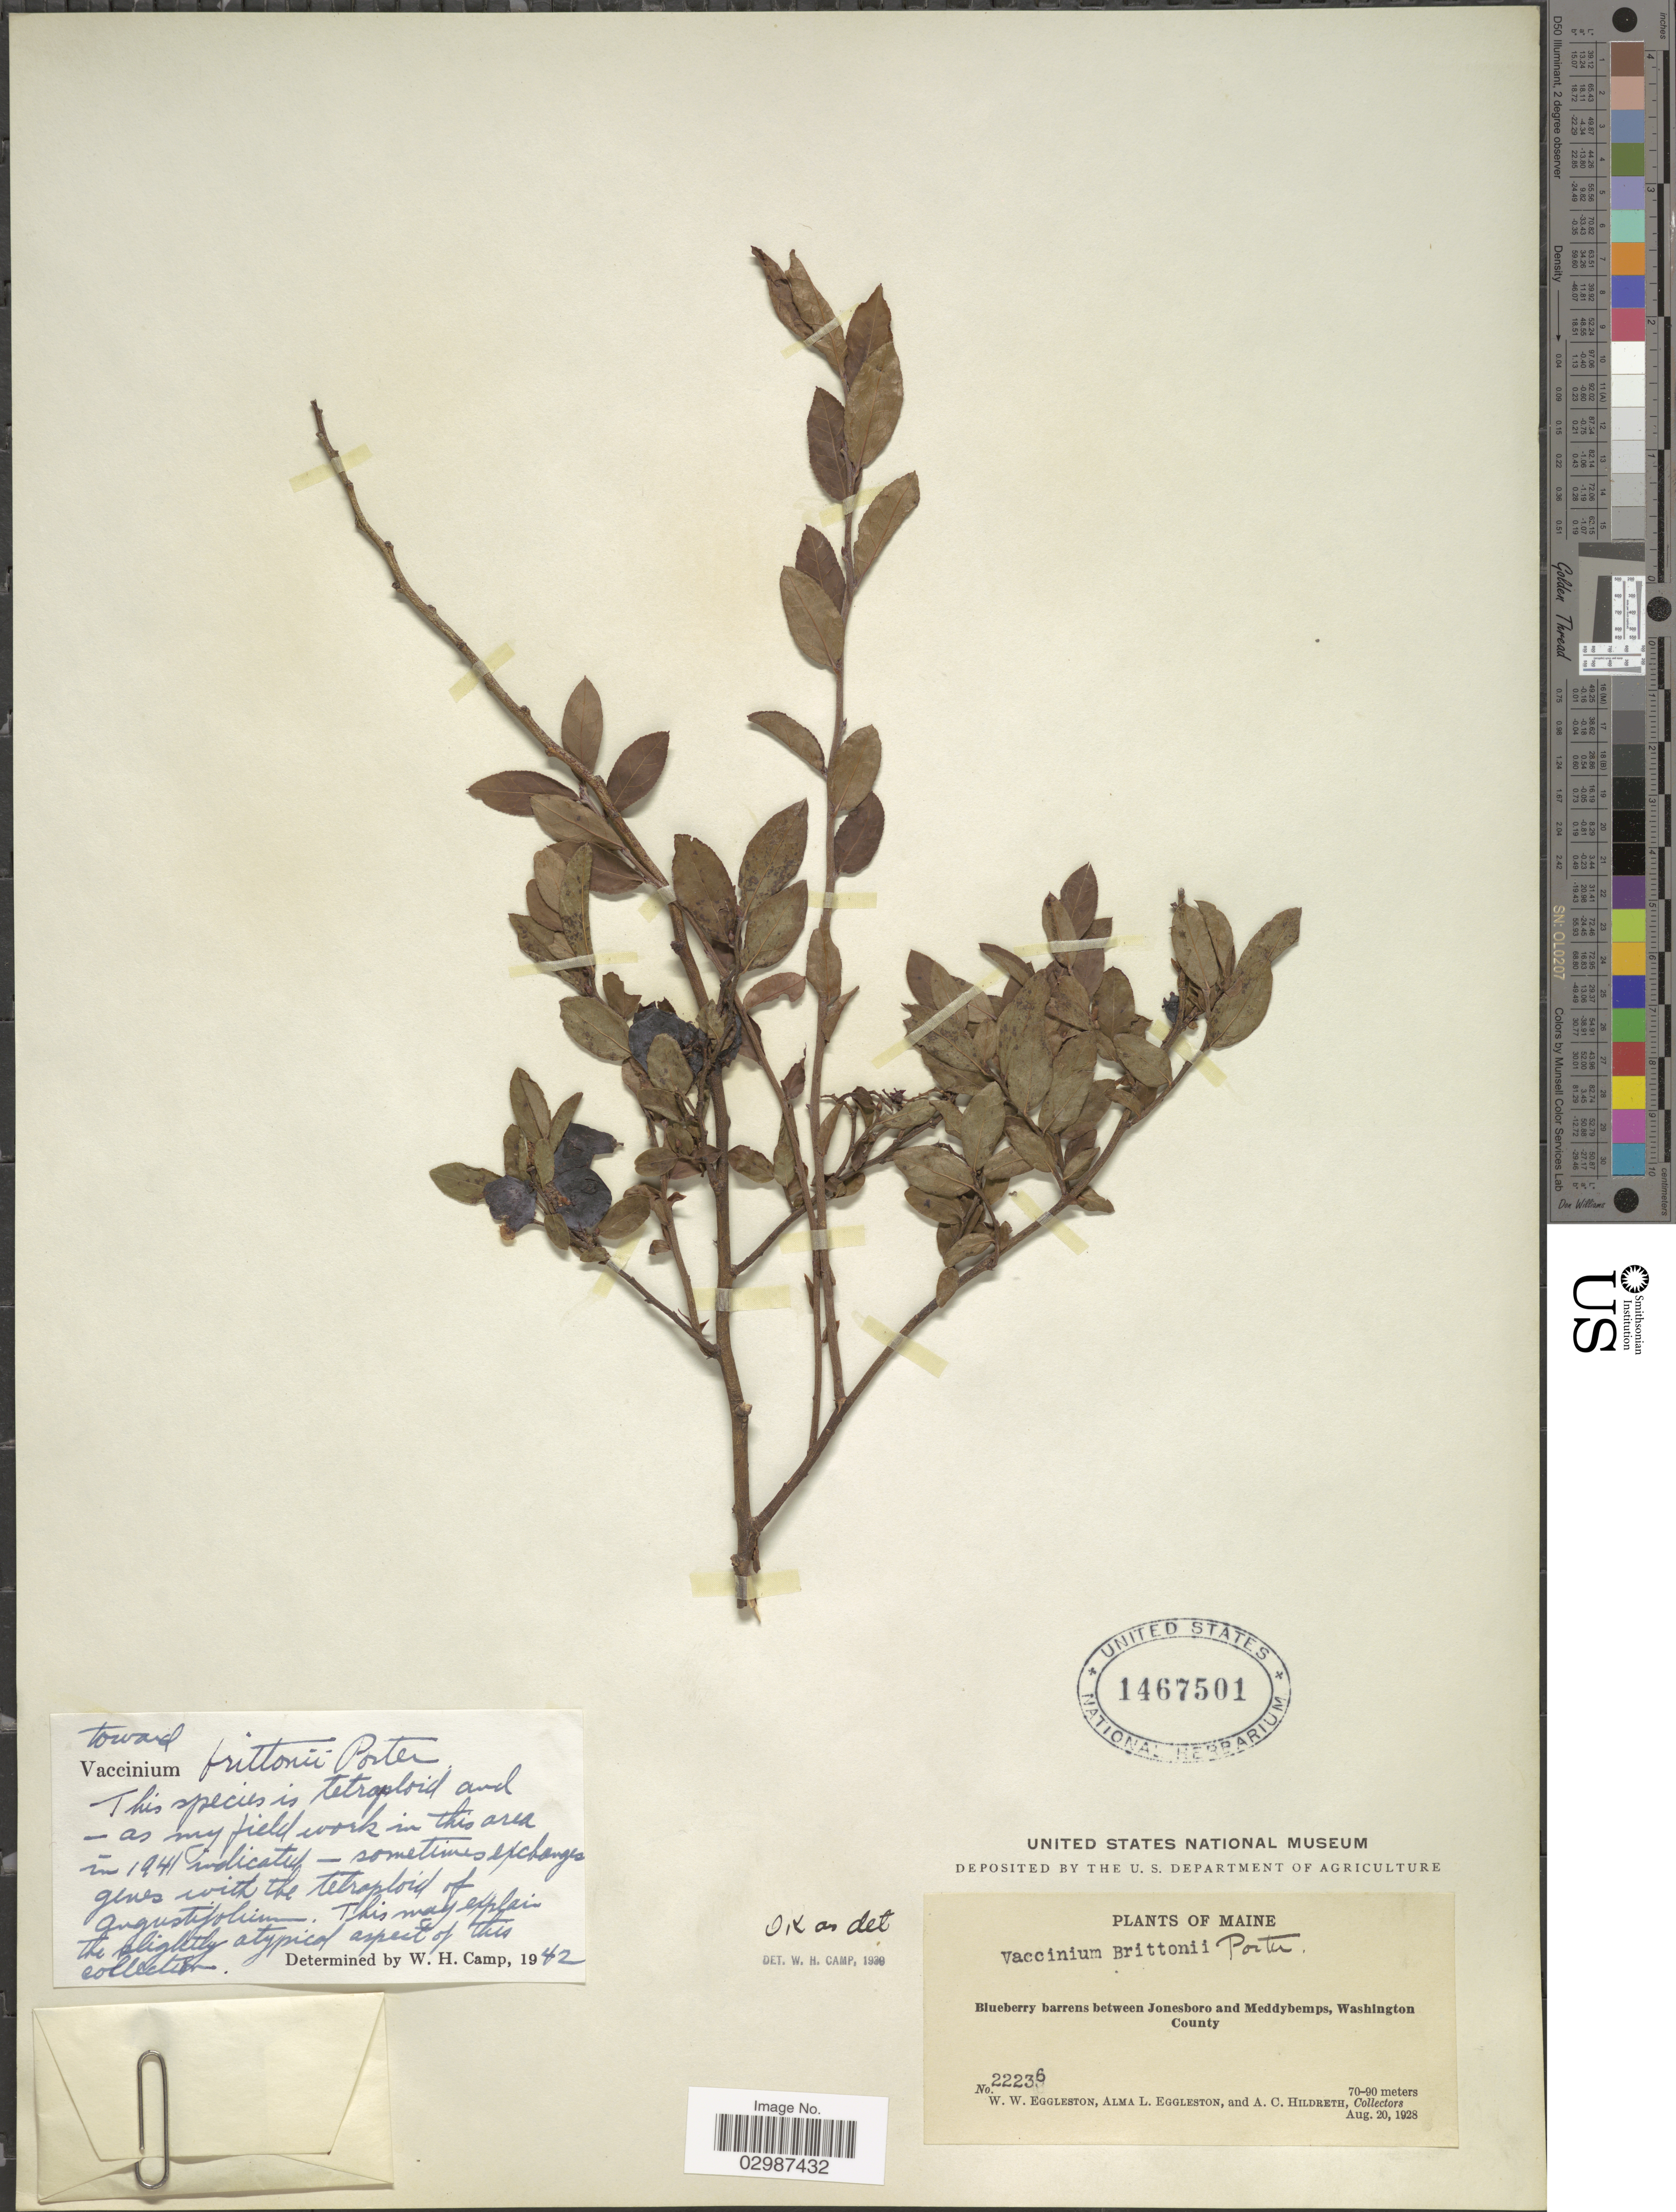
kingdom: Plantae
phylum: Tracheophyta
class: Magnoliopsida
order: Ericales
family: Ericaceae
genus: Vaccinium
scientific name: Vaccinium brittonii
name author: Porter ex E.P. Bicknell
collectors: W. W. Eggleston, A. Eggleston & A. Hildreth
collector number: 22236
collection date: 1928-08-20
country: United States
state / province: Maine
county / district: Washington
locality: Blueberry barrens between Jonesboro and Meddybemps, Washington County.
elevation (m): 70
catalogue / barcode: US 1467501